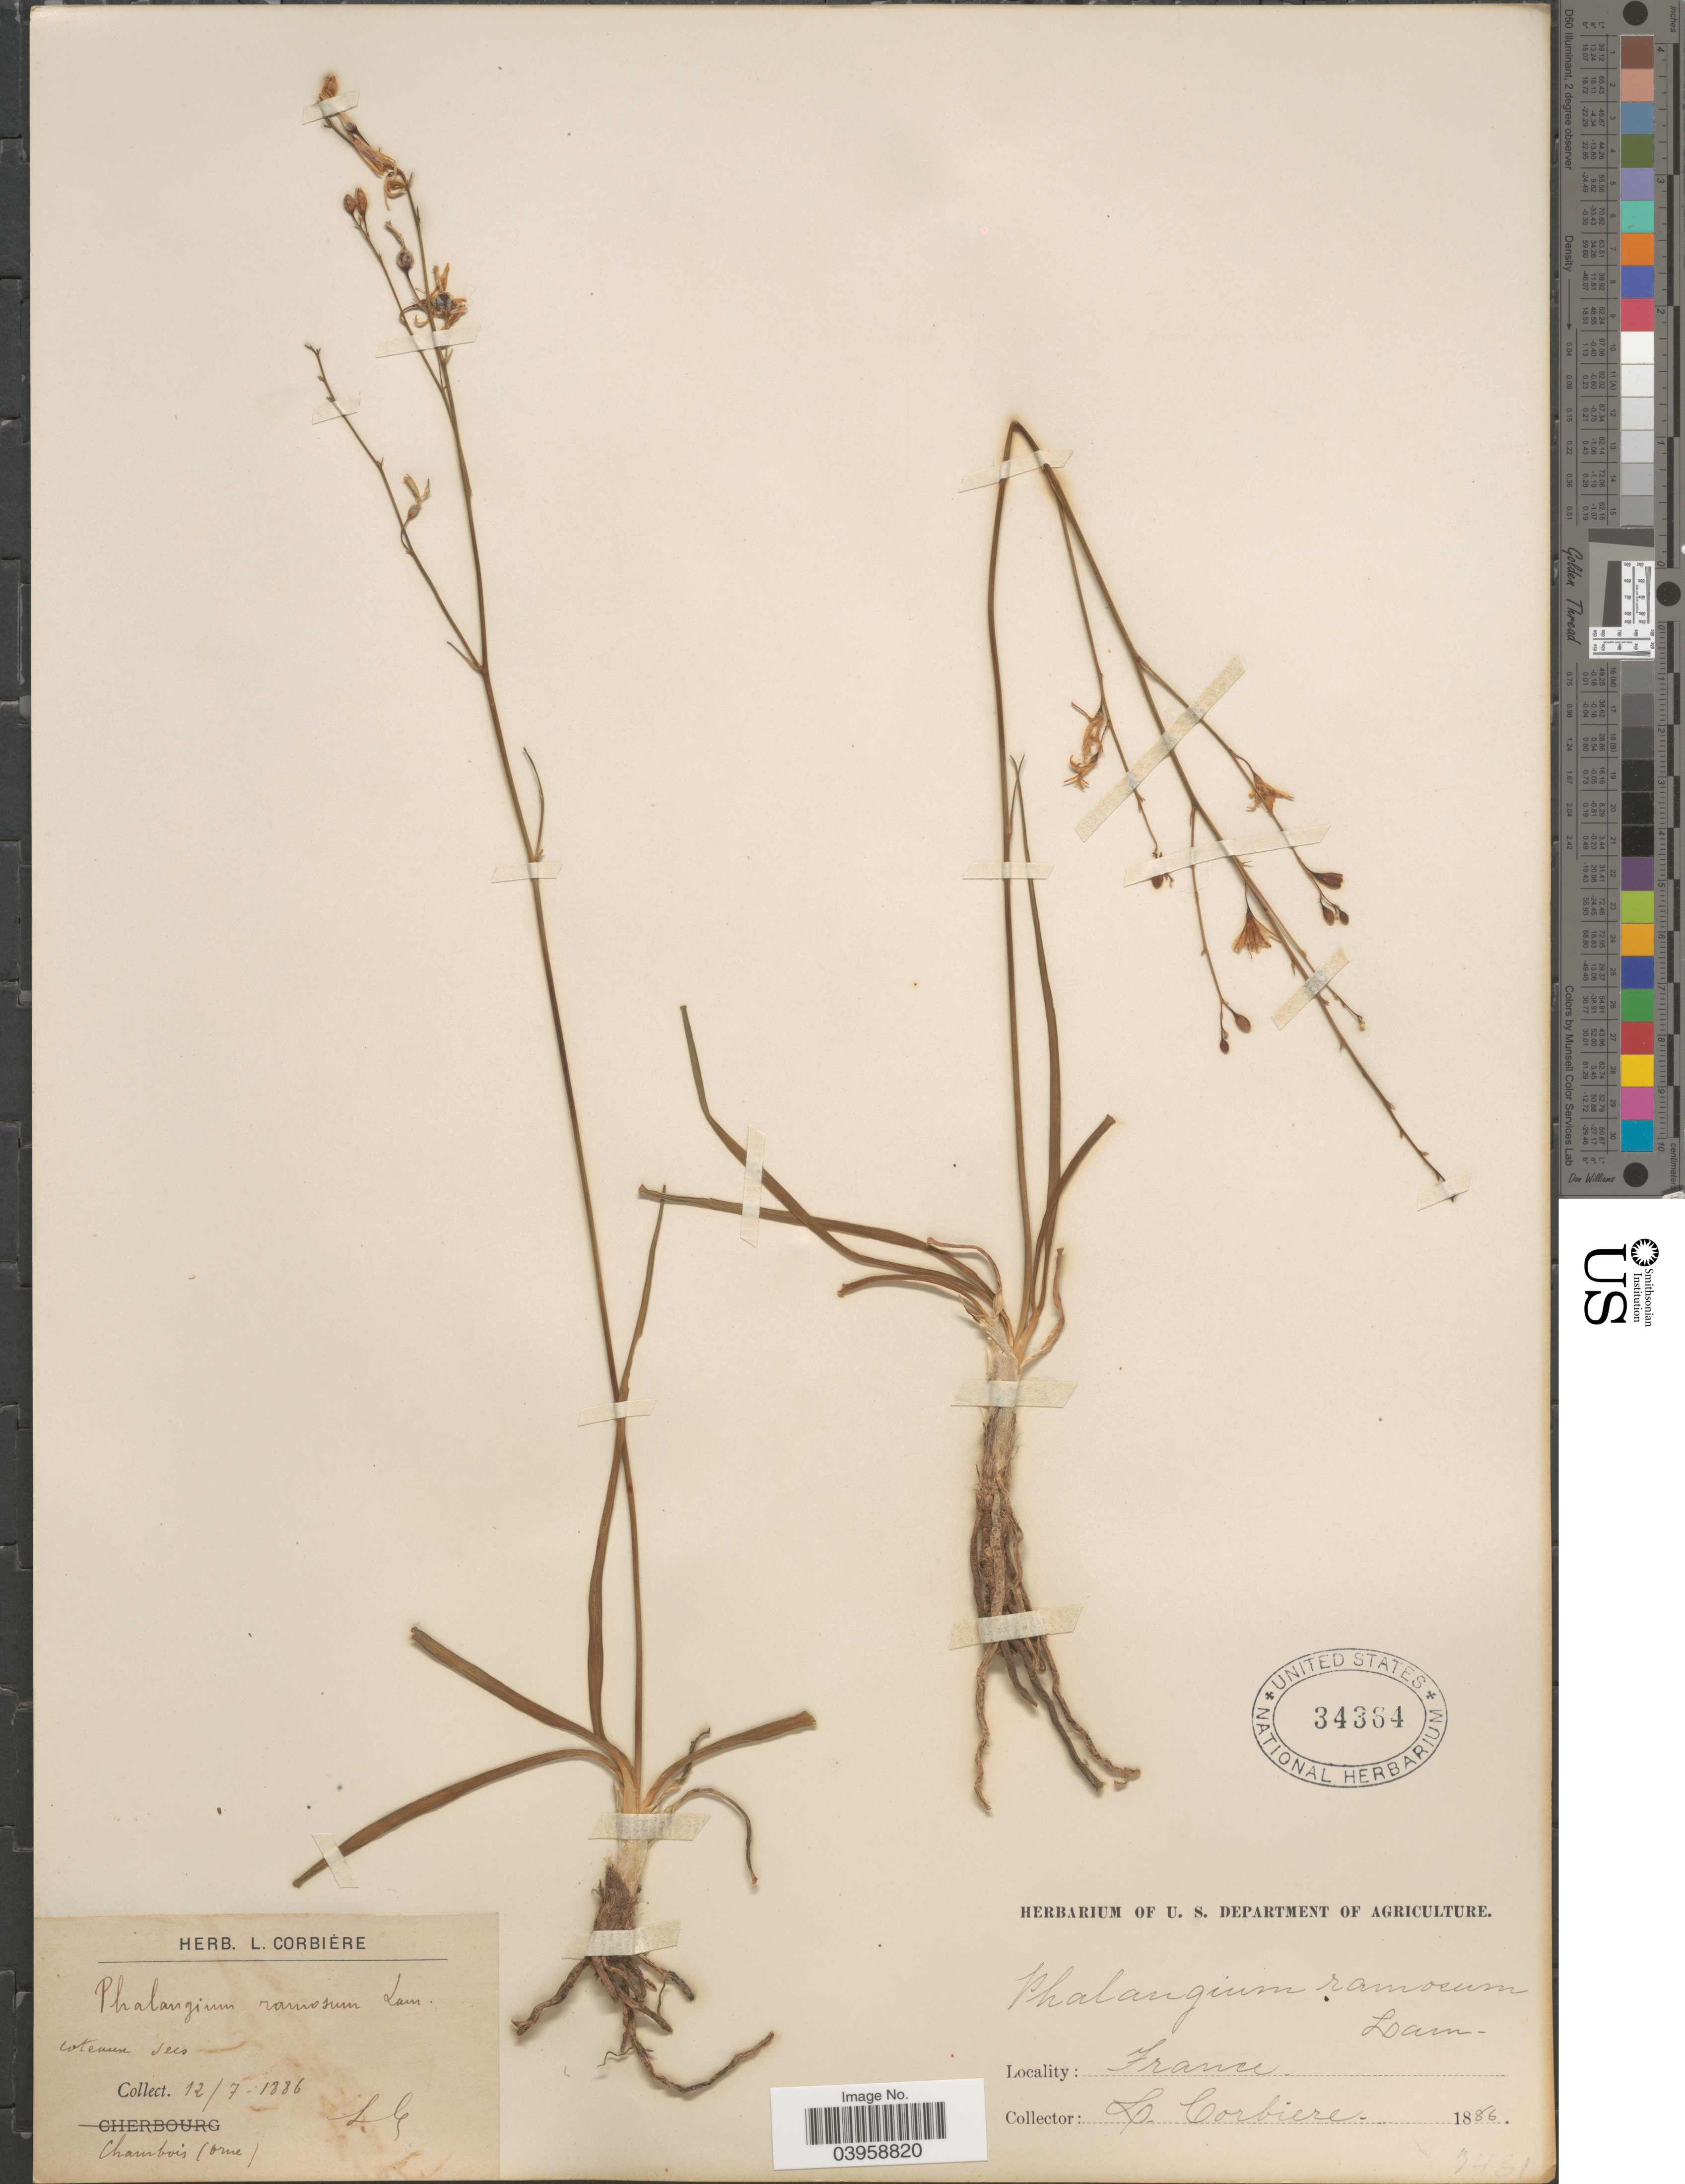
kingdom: Plantae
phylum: Tracheophyta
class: Liliopsida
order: Asparagales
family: Asparagaceae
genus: Anthericum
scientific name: Anthericum ramosum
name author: L.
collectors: L. Corbière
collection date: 1886-07-12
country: France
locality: Chambois (Orne).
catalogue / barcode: US 34364